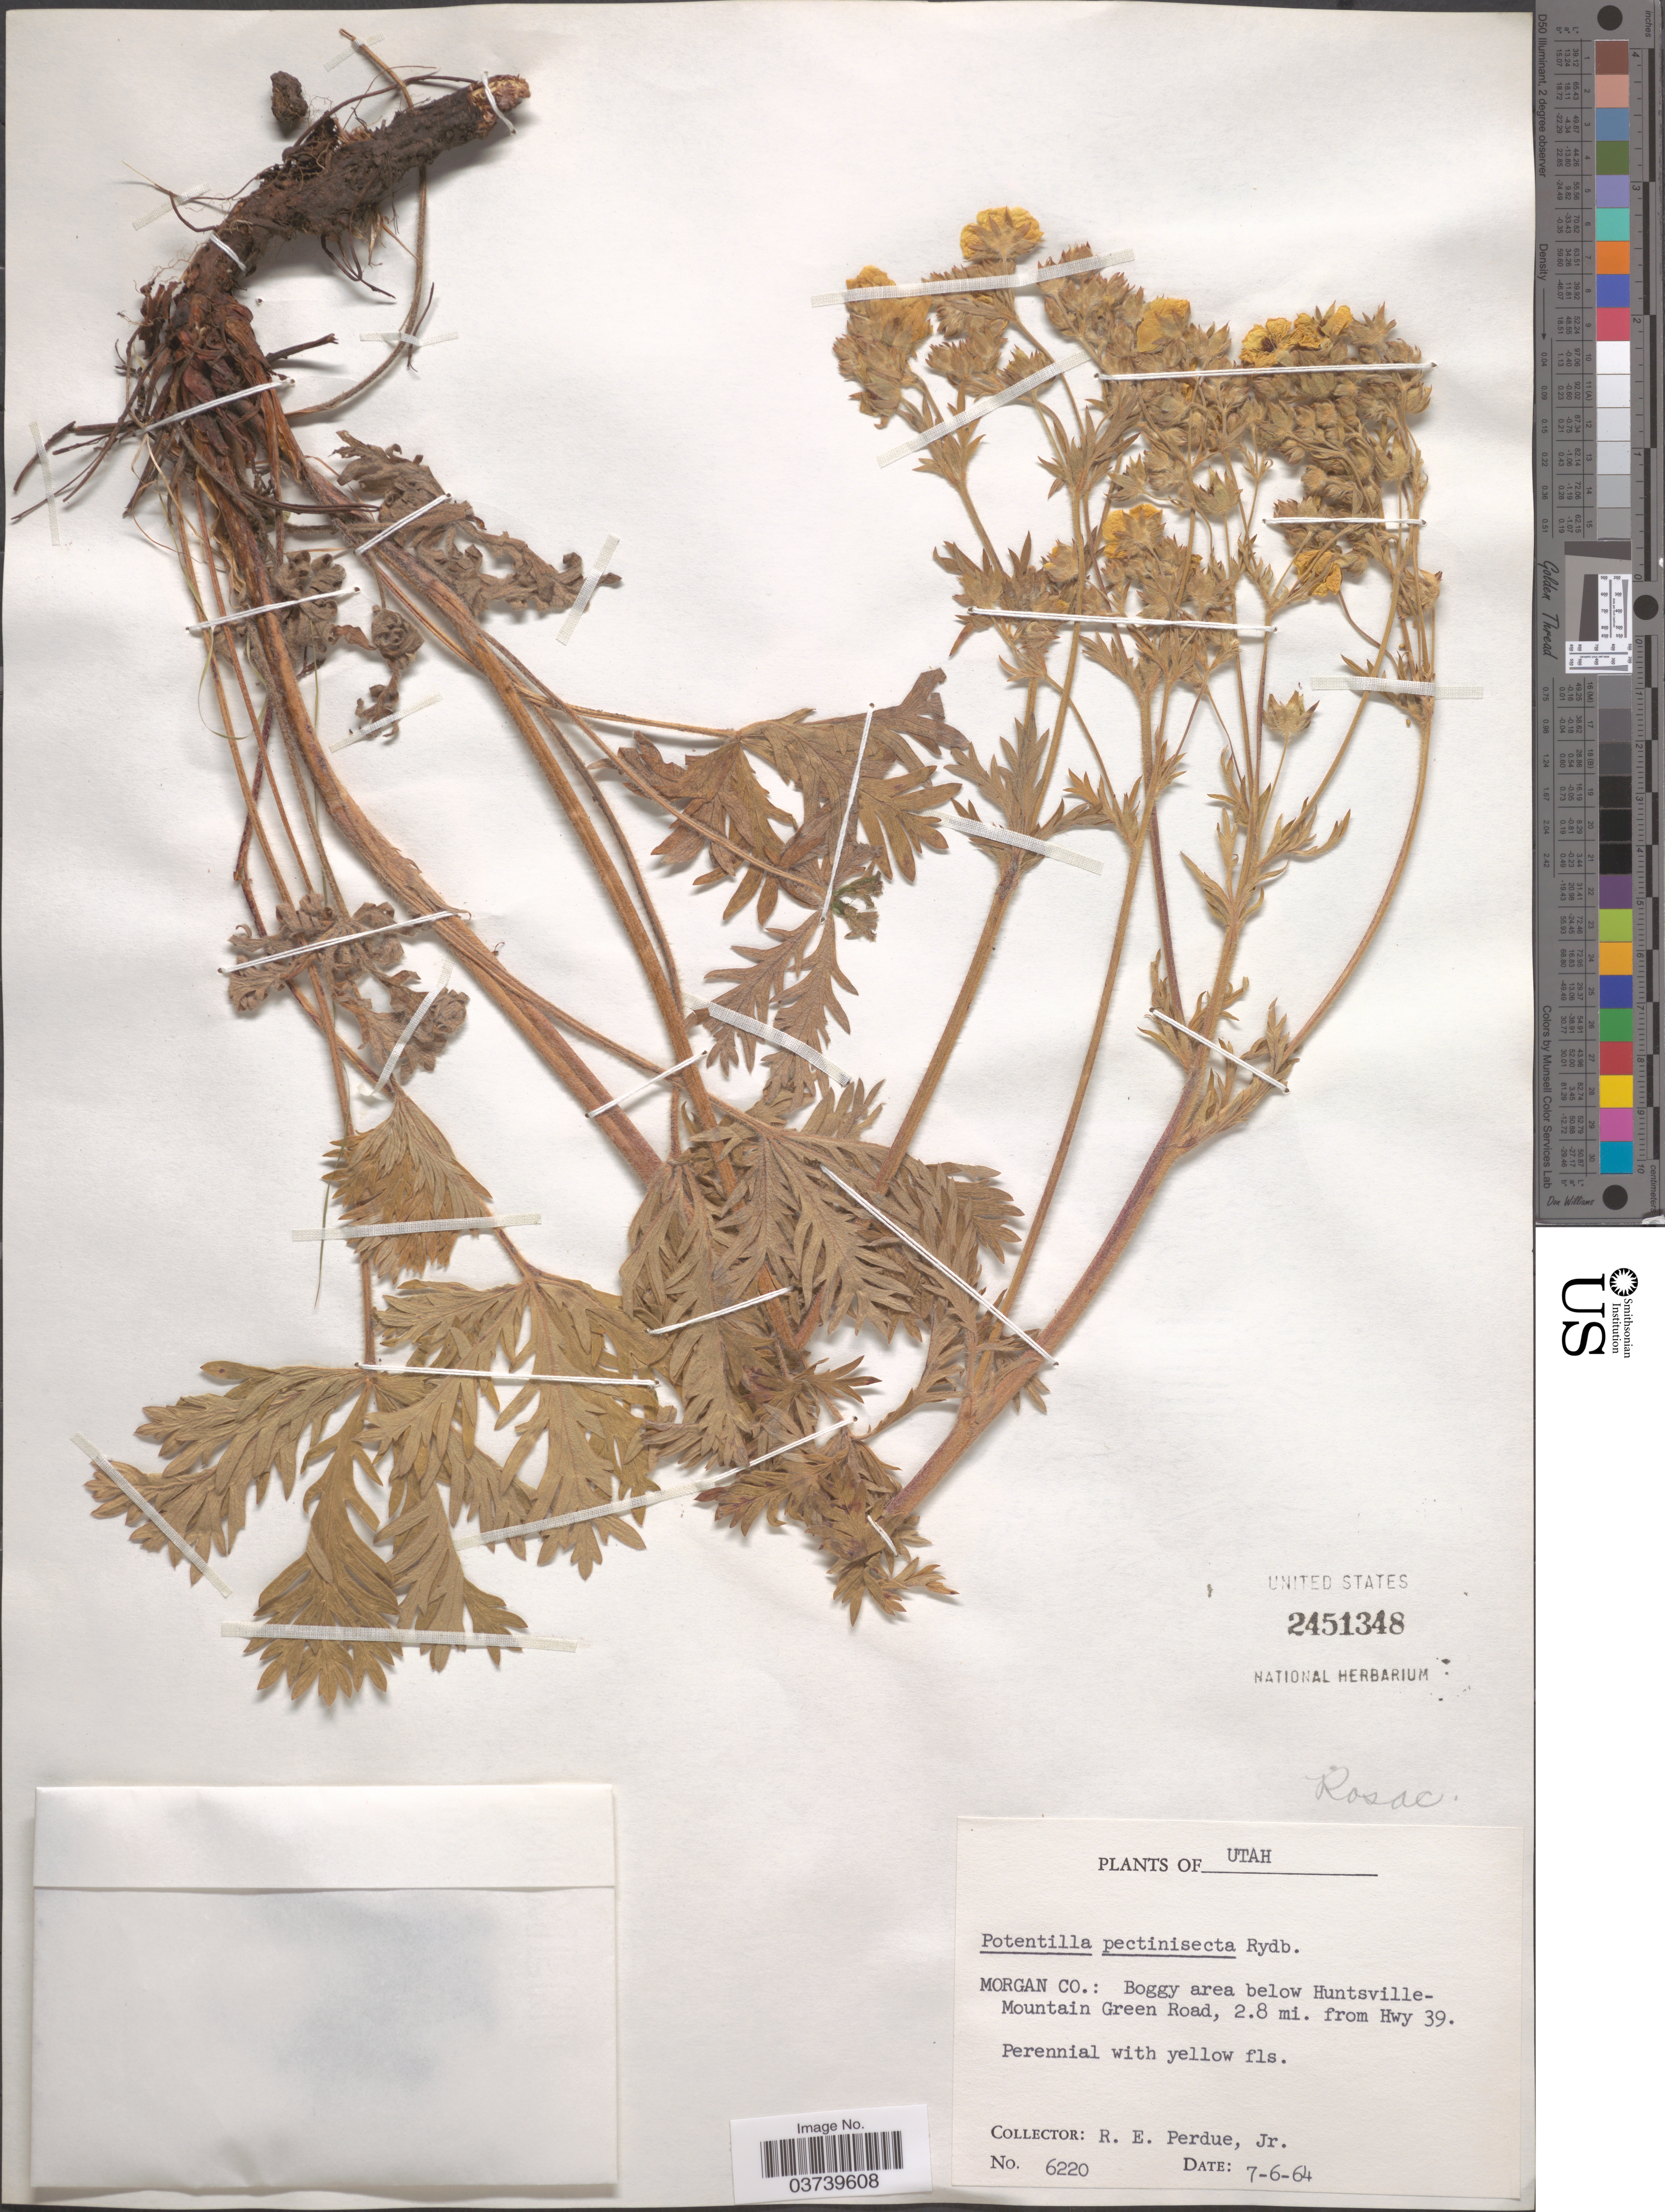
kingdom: Plantae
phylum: Tracheophyta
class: Magnoliopsida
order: Rosales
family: Rosaceae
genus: Potentilla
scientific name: Potentilla gracilis var. elmeri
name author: (Rydb.) Jeps.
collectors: R. E. Perdue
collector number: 6220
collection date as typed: Transcribed d/m/y: 6/7/64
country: United States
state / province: Utah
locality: Morgan Co.: Boggy area below Huntsville-Mountain Green Road, 2.8 mi. from Hwy 39.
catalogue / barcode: US 2451348